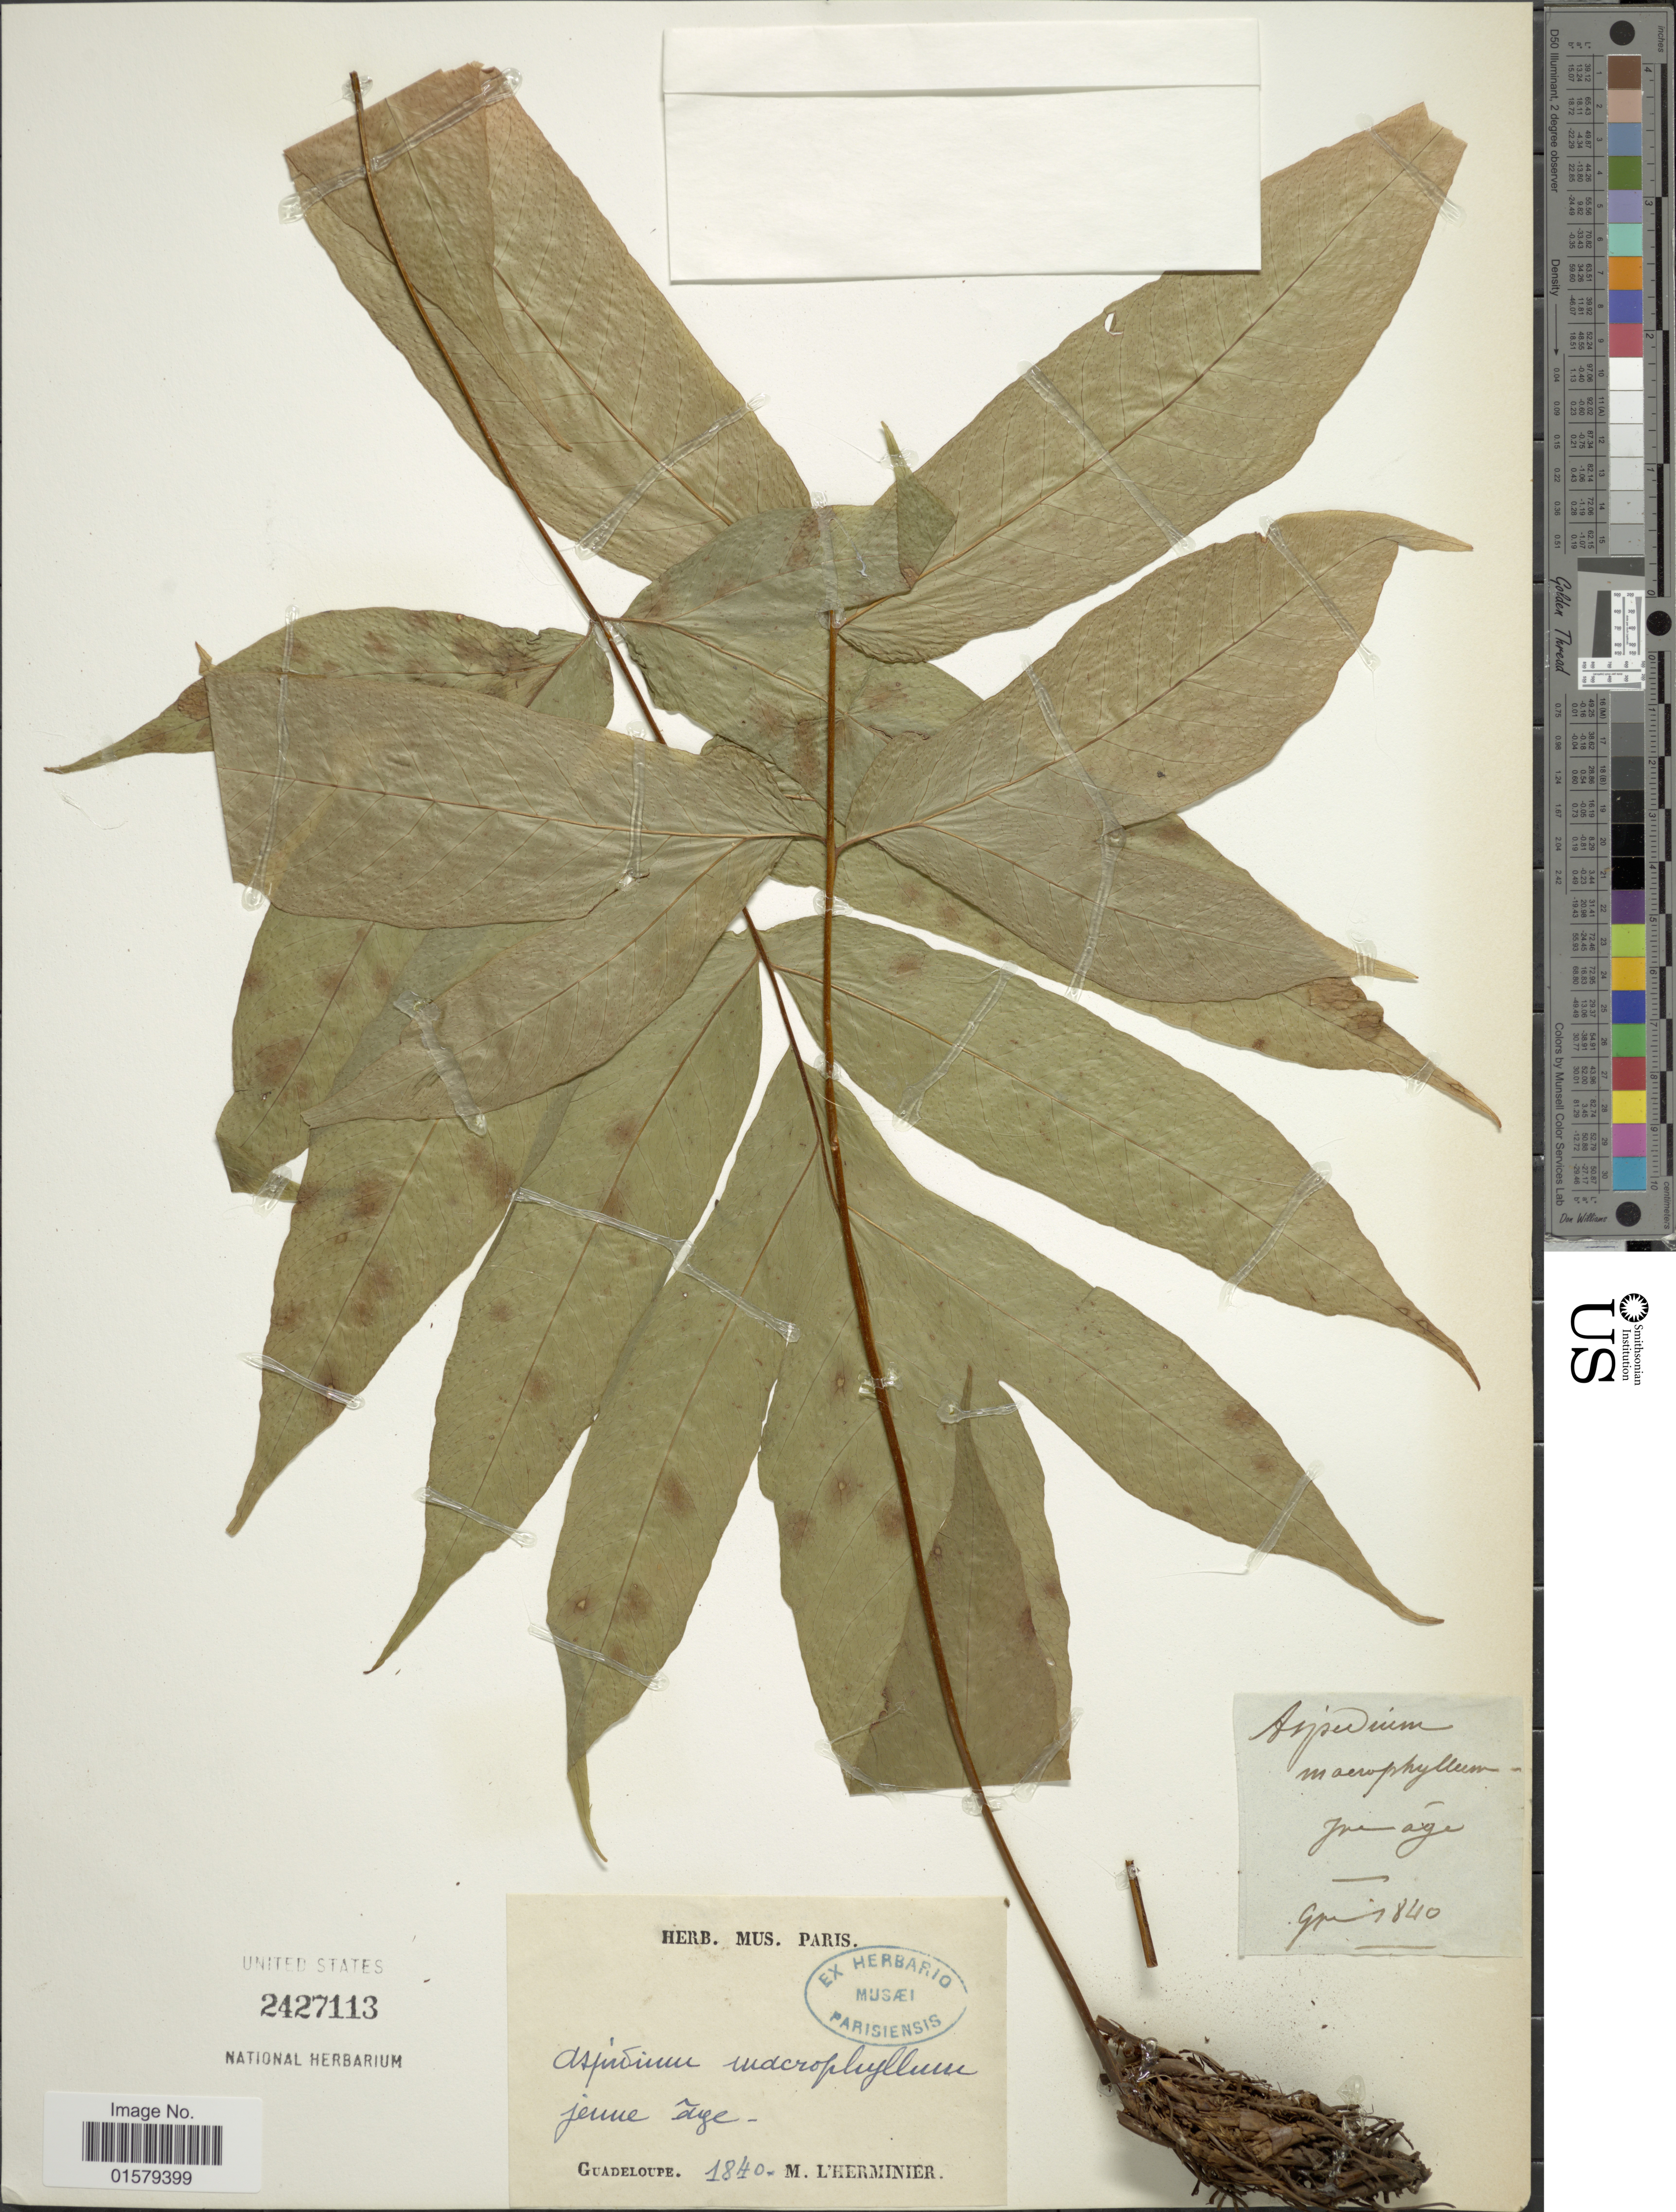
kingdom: Plantae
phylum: Tracheophyta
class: Polypodiopsida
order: Polypodiales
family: Tectariaceae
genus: Tectaria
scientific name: Tectaria incisa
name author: Cav.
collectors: -. L'Herminier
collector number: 1840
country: Guadeloupe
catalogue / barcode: US 2427113